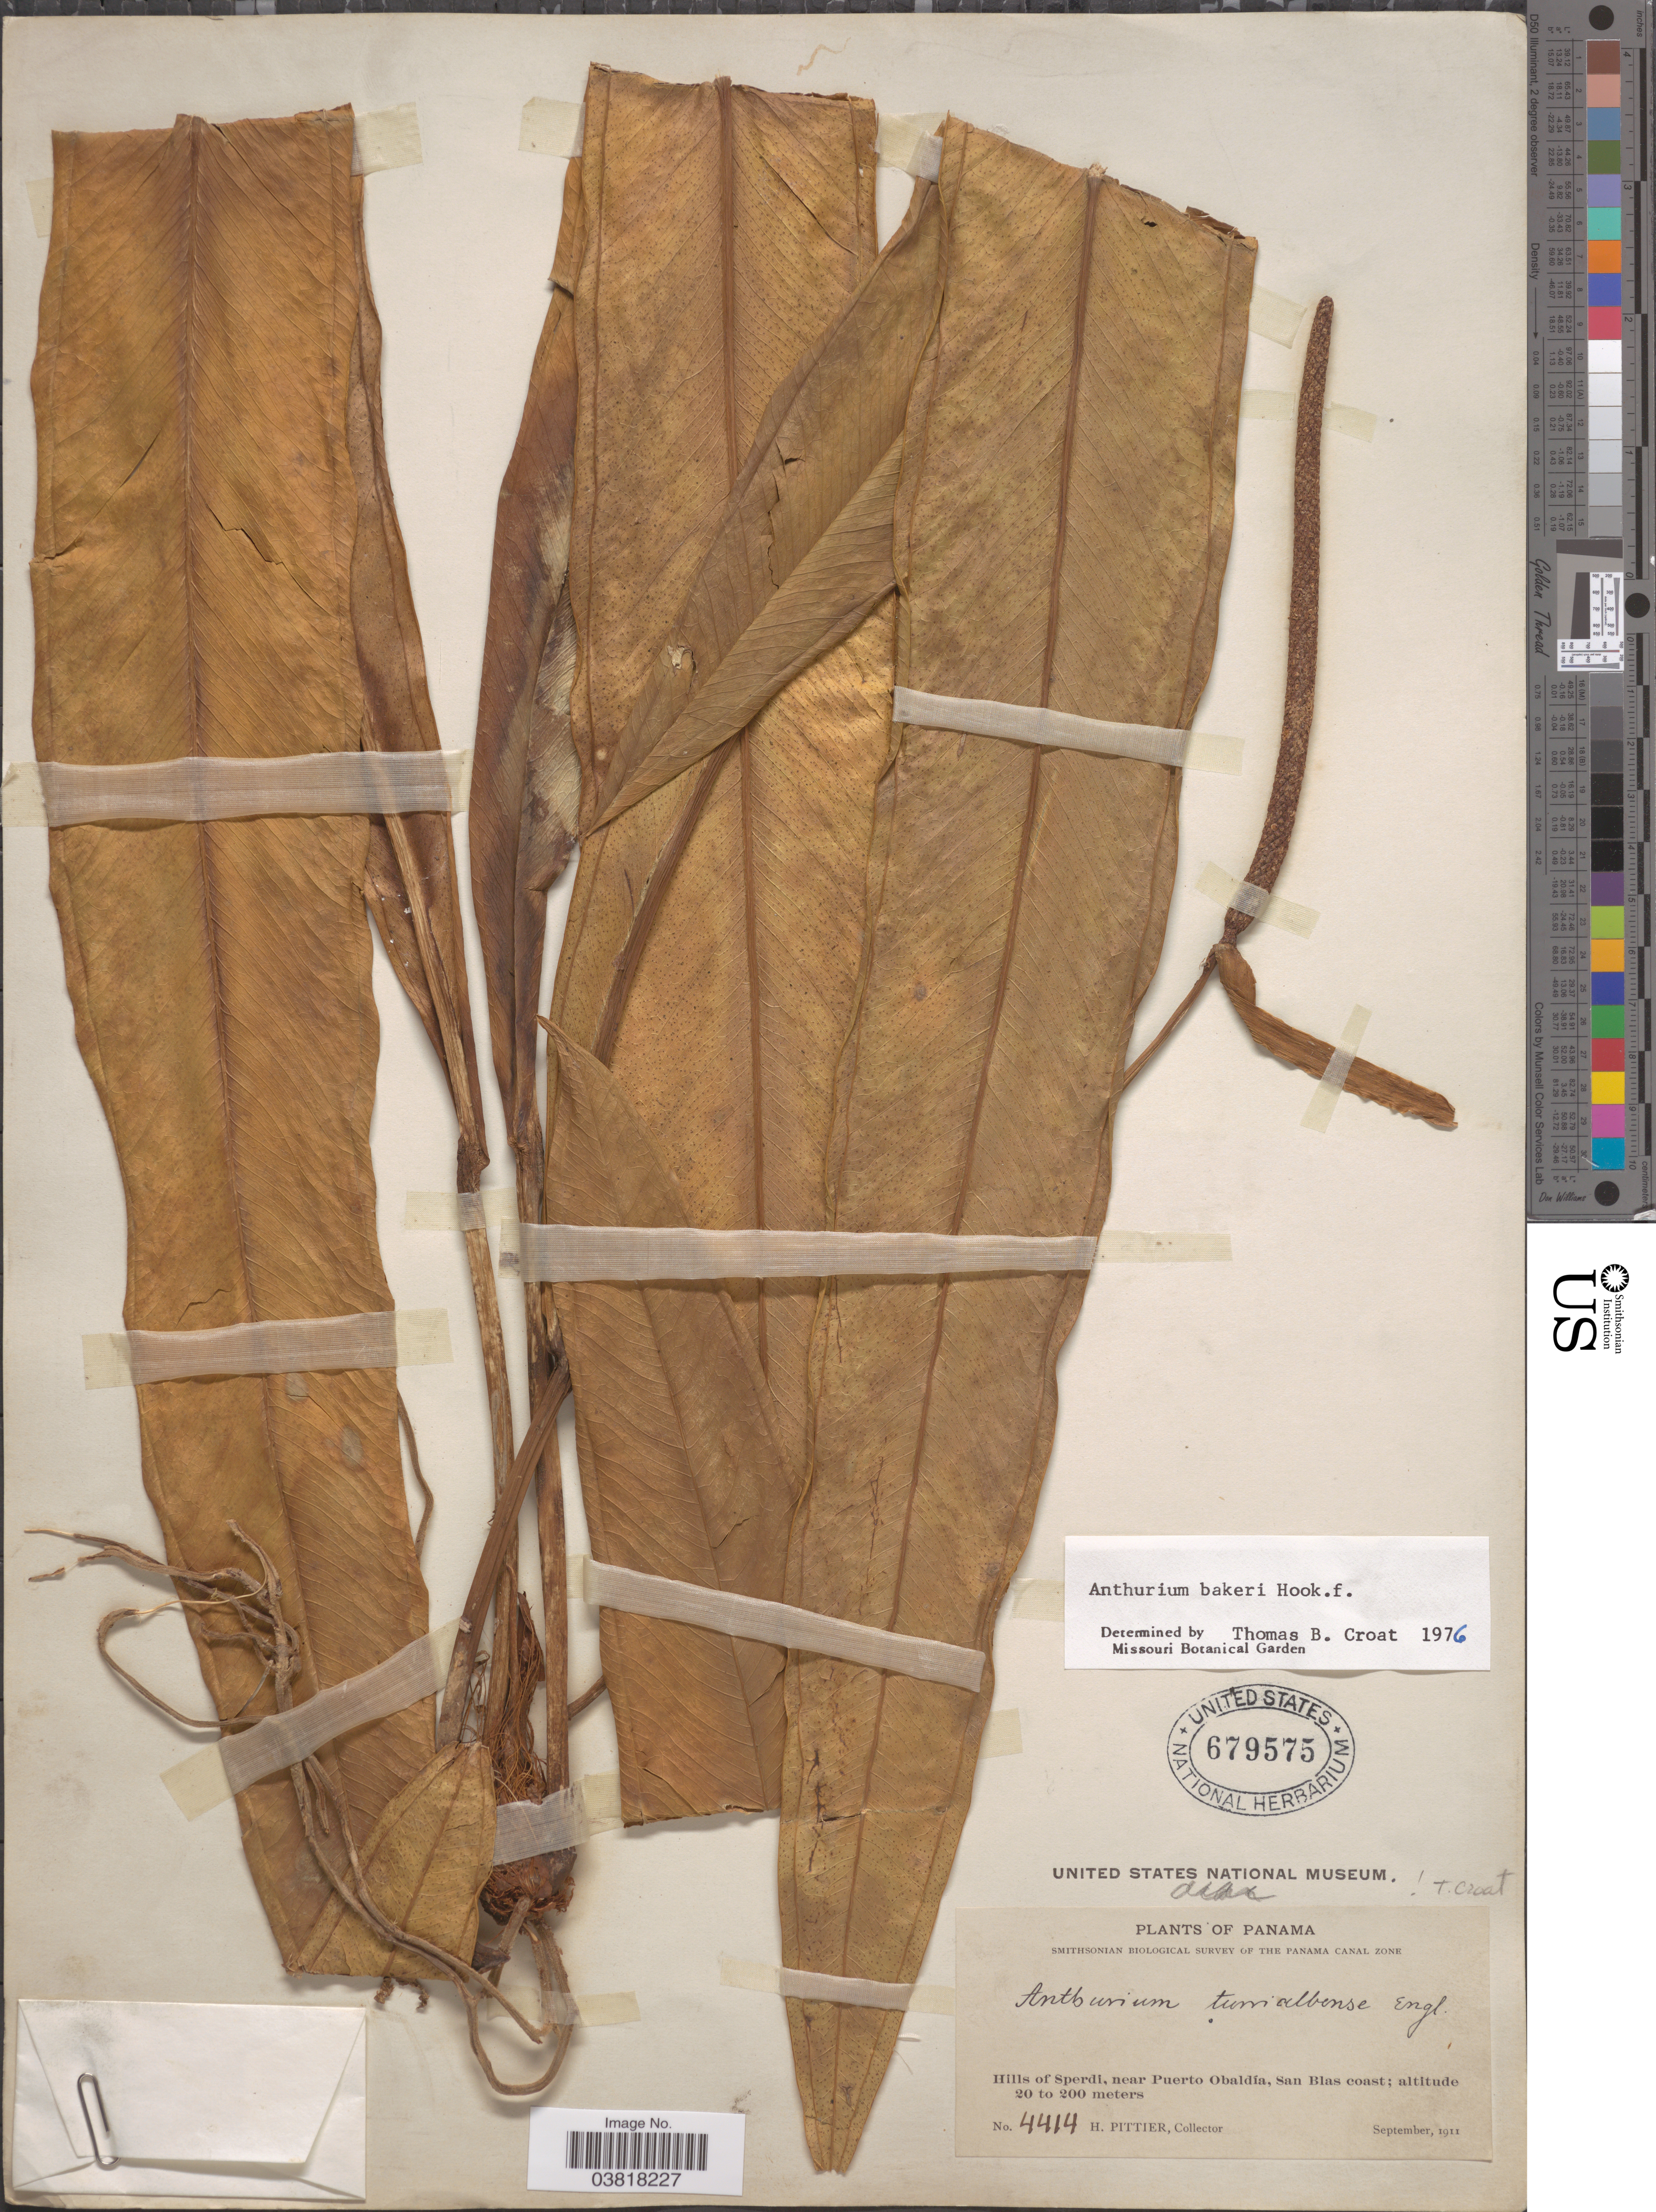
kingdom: Plantae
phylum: Tracheophyta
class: Liliopsida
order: Alismatales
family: Araceae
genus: Anthurium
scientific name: Anthurium bakeri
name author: Hook. f.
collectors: H. F. Pittier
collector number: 4414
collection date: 1911-09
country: Panama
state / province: Kuna Yala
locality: The Panama Canal Zone. Hills of Sperdi, near Puerto Obaldía, San Blas coast.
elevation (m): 20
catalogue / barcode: US 679575